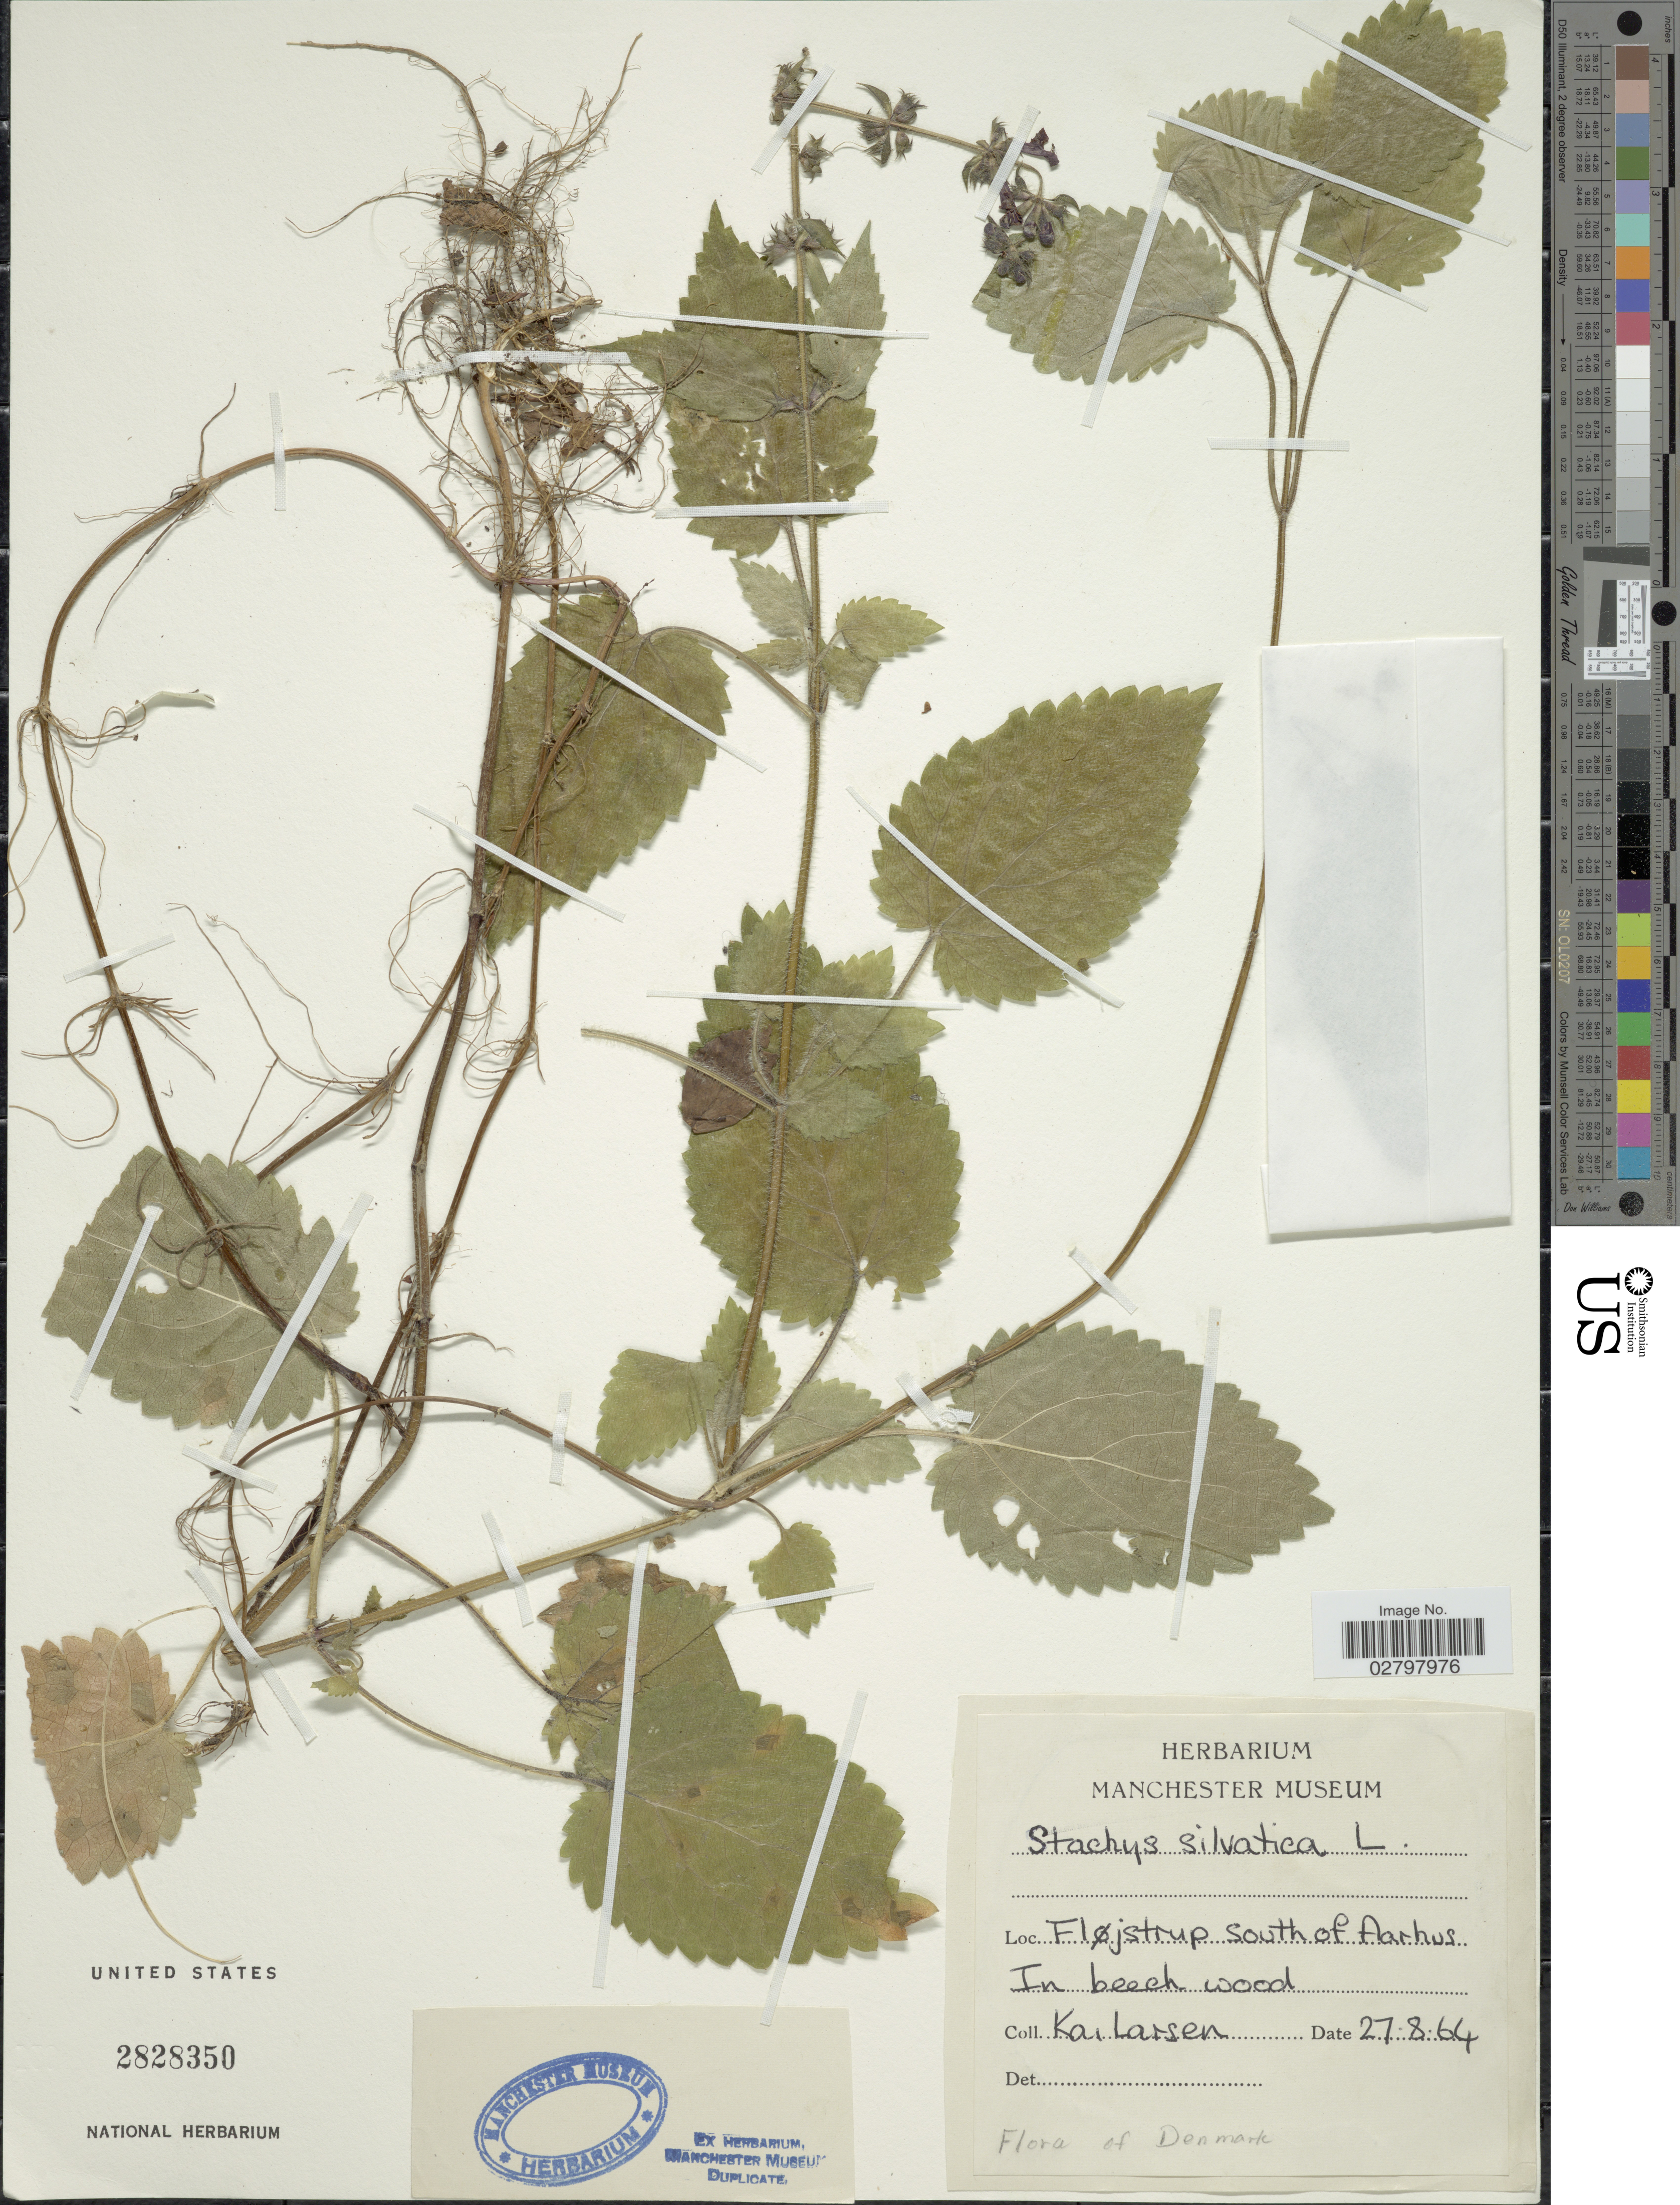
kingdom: Plantae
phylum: Tracheophyta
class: Magnoliopsida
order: Lamiales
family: Lamiaceae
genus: Stachys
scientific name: Stachys silvatica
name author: L.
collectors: K. Larsen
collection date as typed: Transcribed d/m/y: 27/8/64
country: Denmark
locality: Fløjstrup south of Aarhus.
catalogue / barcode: US 2828350